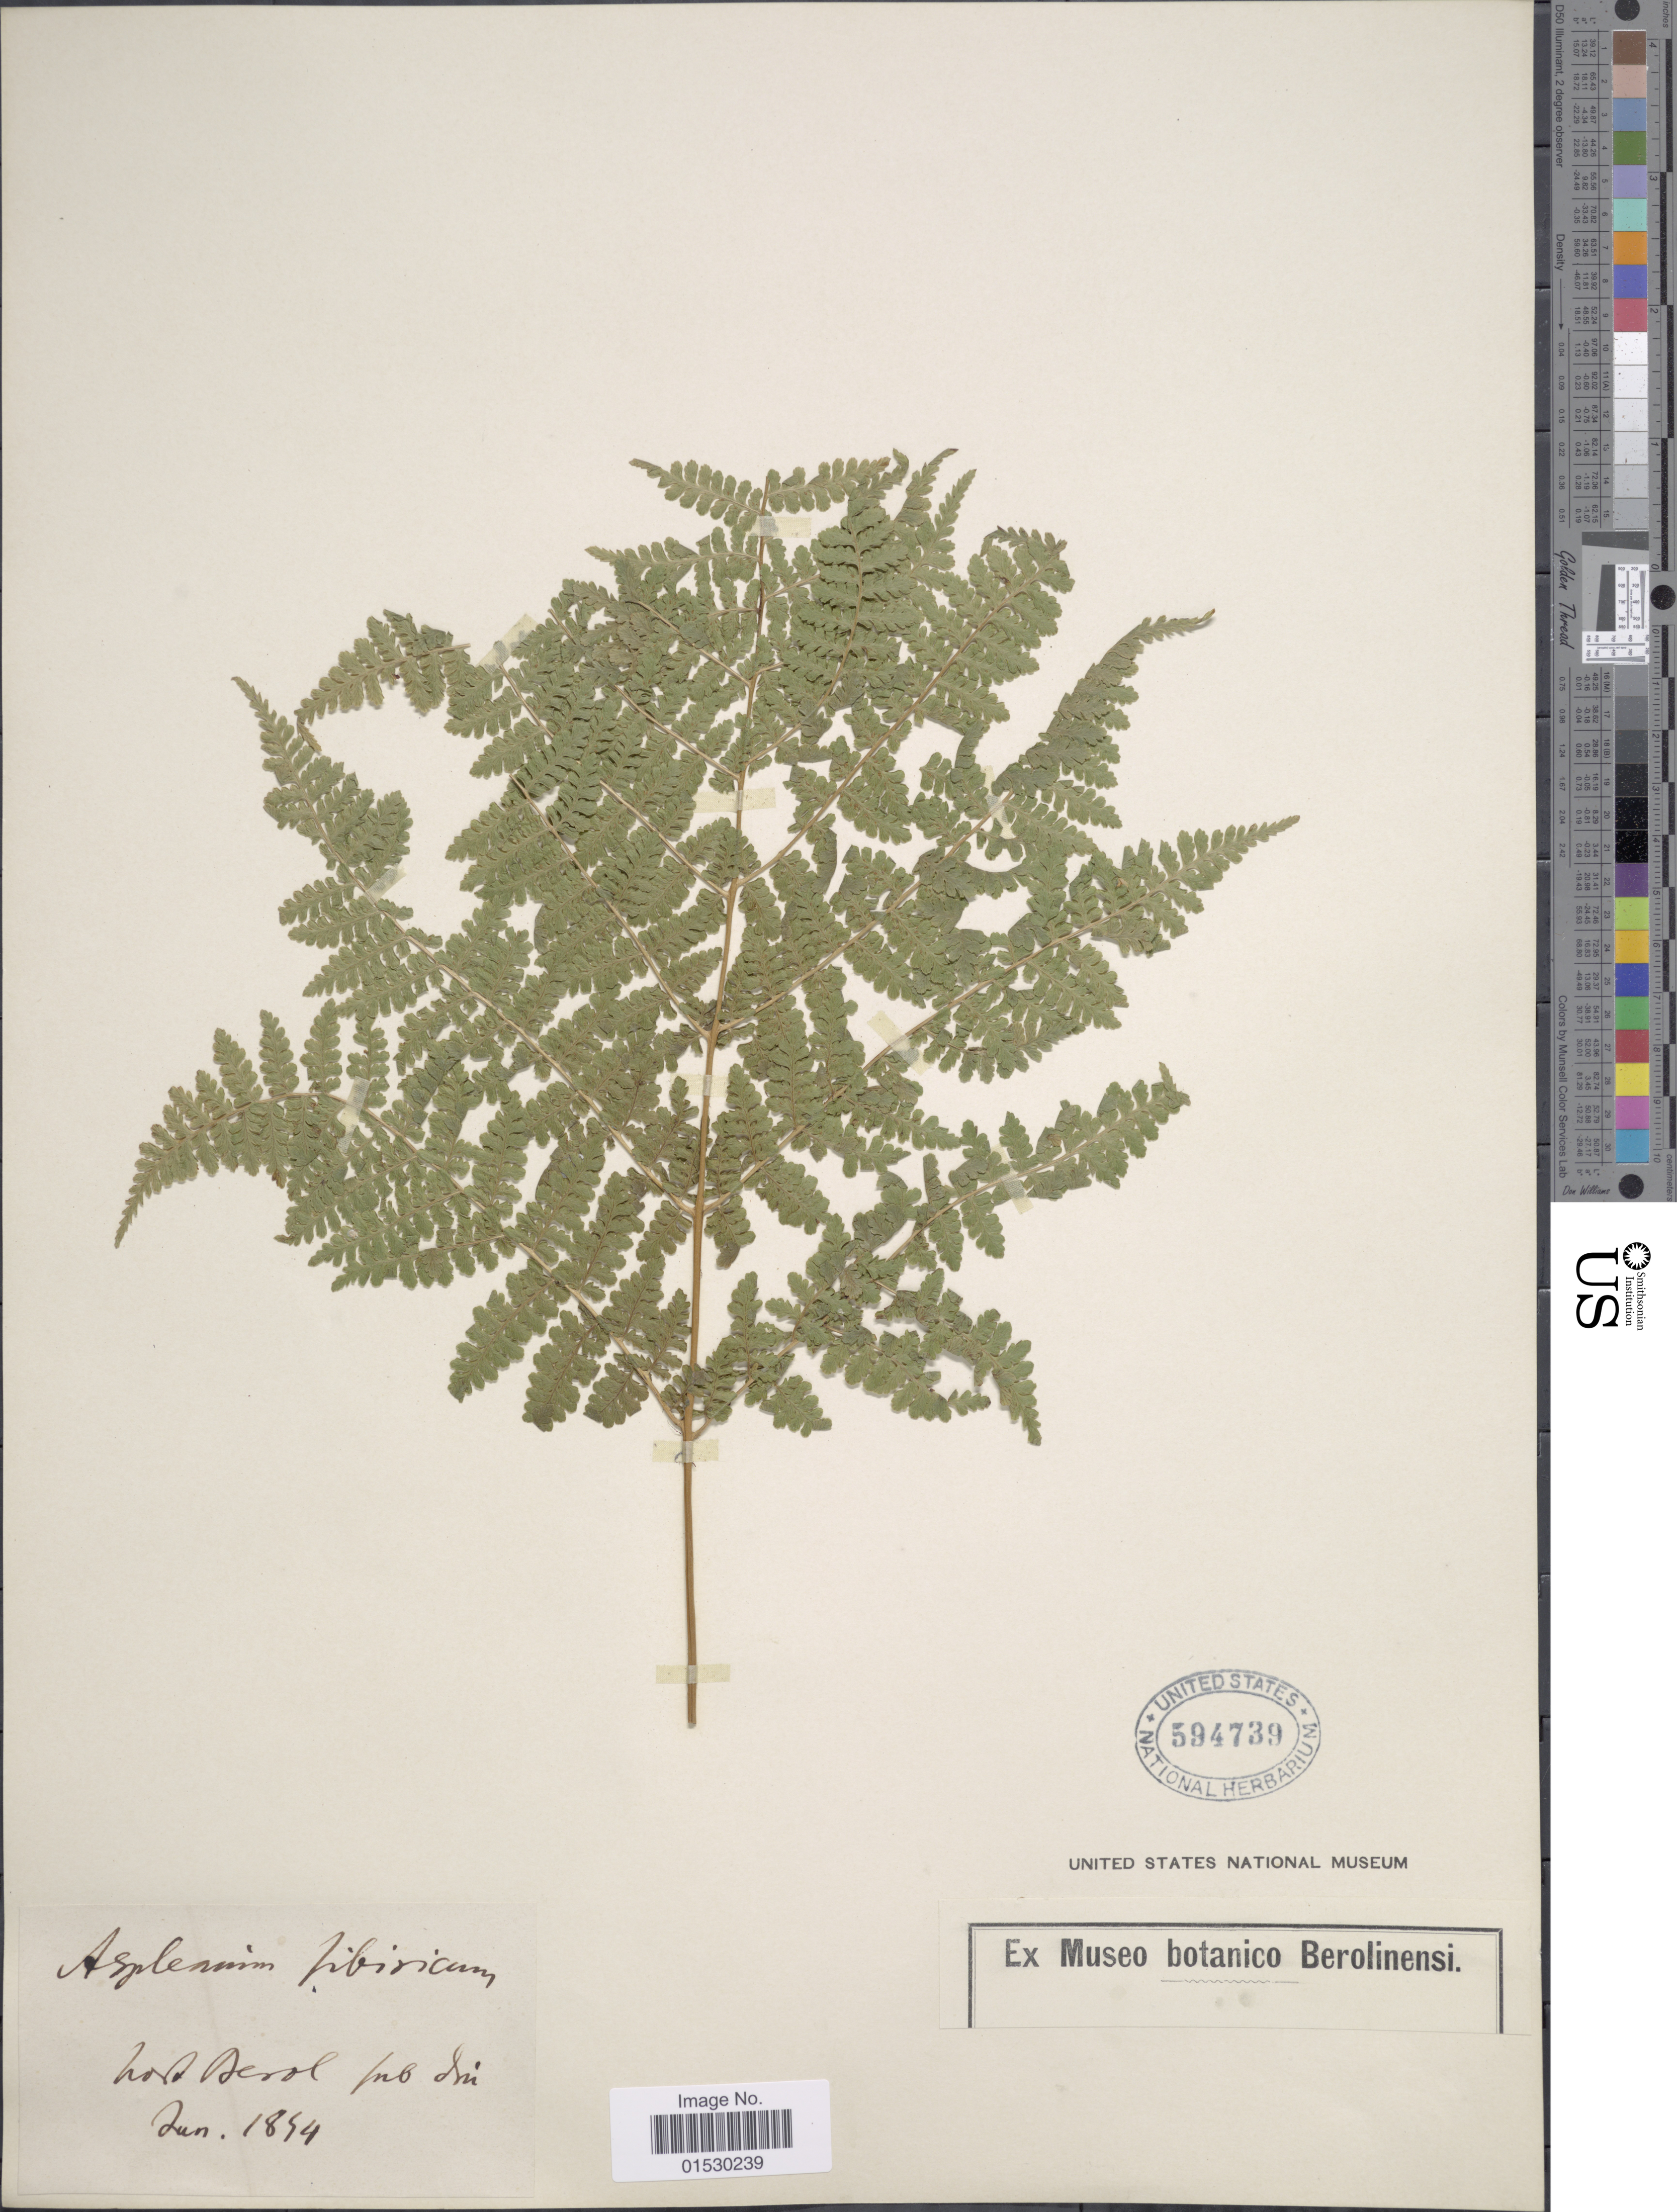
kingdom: Plantae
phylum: Tracheophyta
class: Polypodiopsida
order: Polypodiales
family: Athyriaceae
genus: Athyrium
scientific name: Athyrium distentifolilum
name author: Tausch ex Opiz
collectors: ex Mus. Bot. Berolinensi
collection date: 1894-06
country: Germany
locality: Hort Berol Ins [illegible text][interpreted]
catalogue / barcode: US 594739